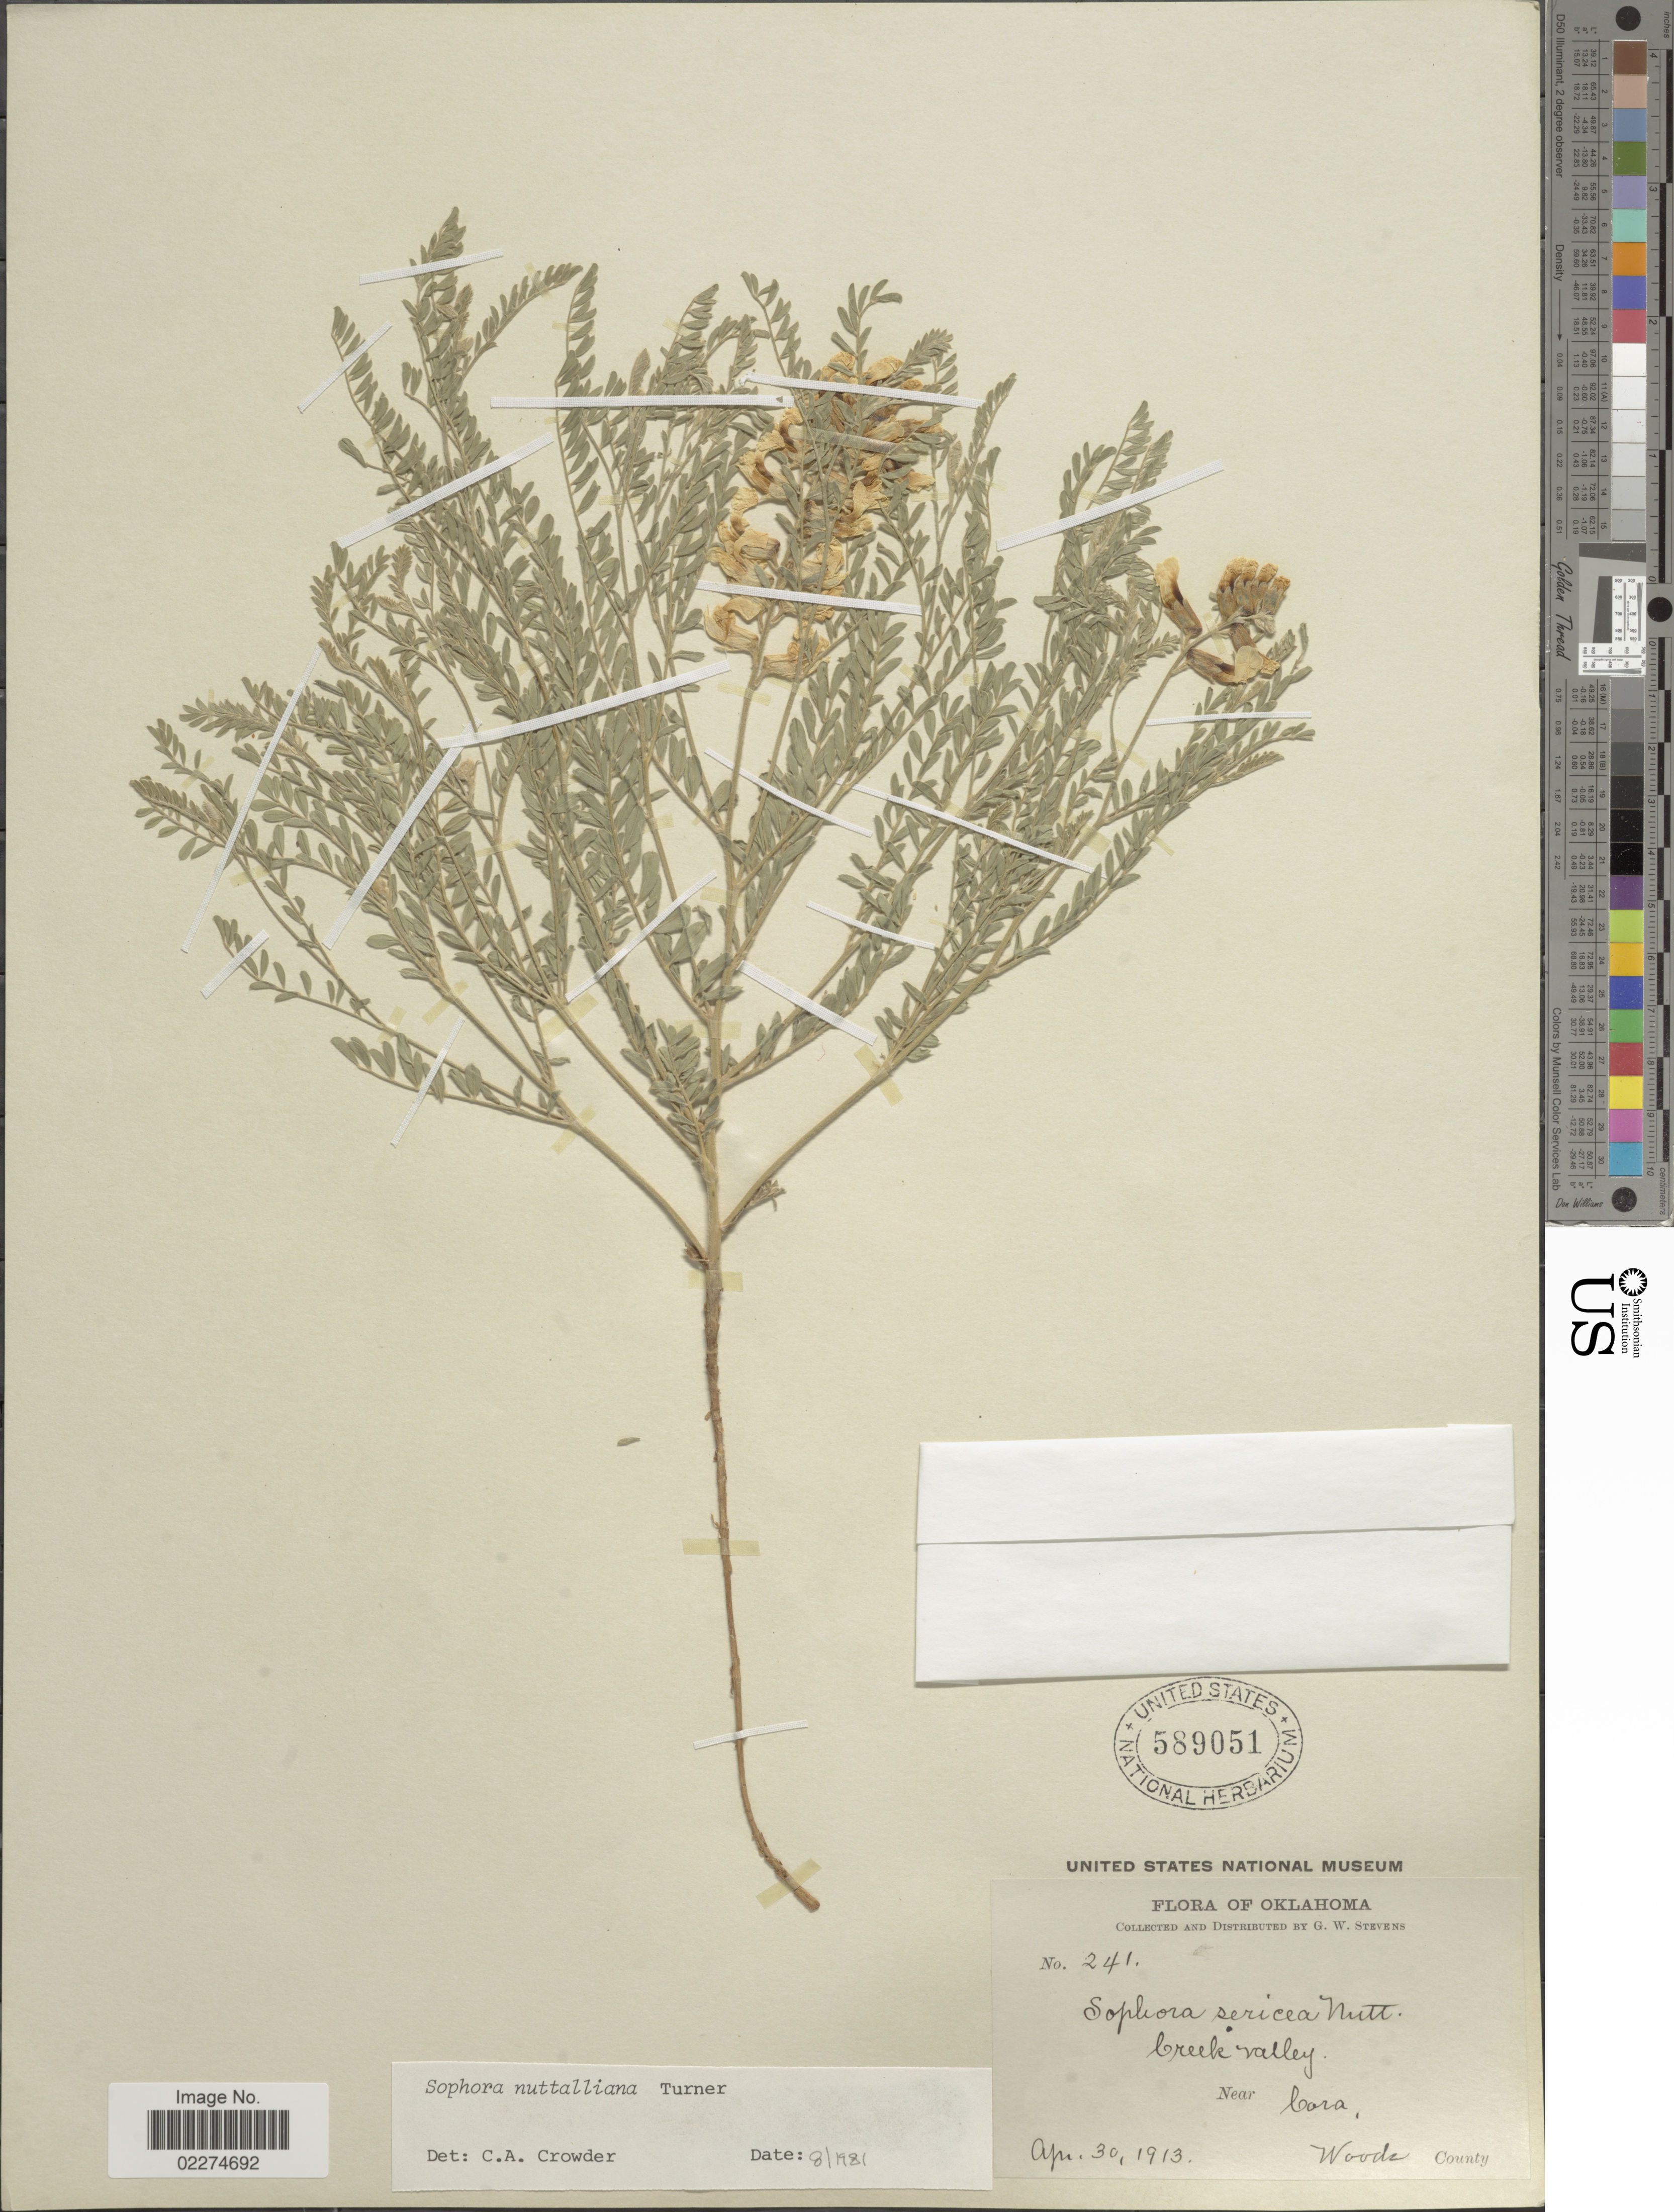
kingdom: Plantae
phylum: Tracheophyta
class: Magnoliopsida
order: Fabales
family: Fabaceae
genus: Sophora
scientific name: Sophora nuttalliana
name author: B.L. Turner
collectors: G. W. Stevens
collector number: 241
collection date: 1913-04-30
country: United States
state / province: Oklahoma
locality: Creek Valley, Nea Cara, Woode County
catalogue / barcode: US 589051